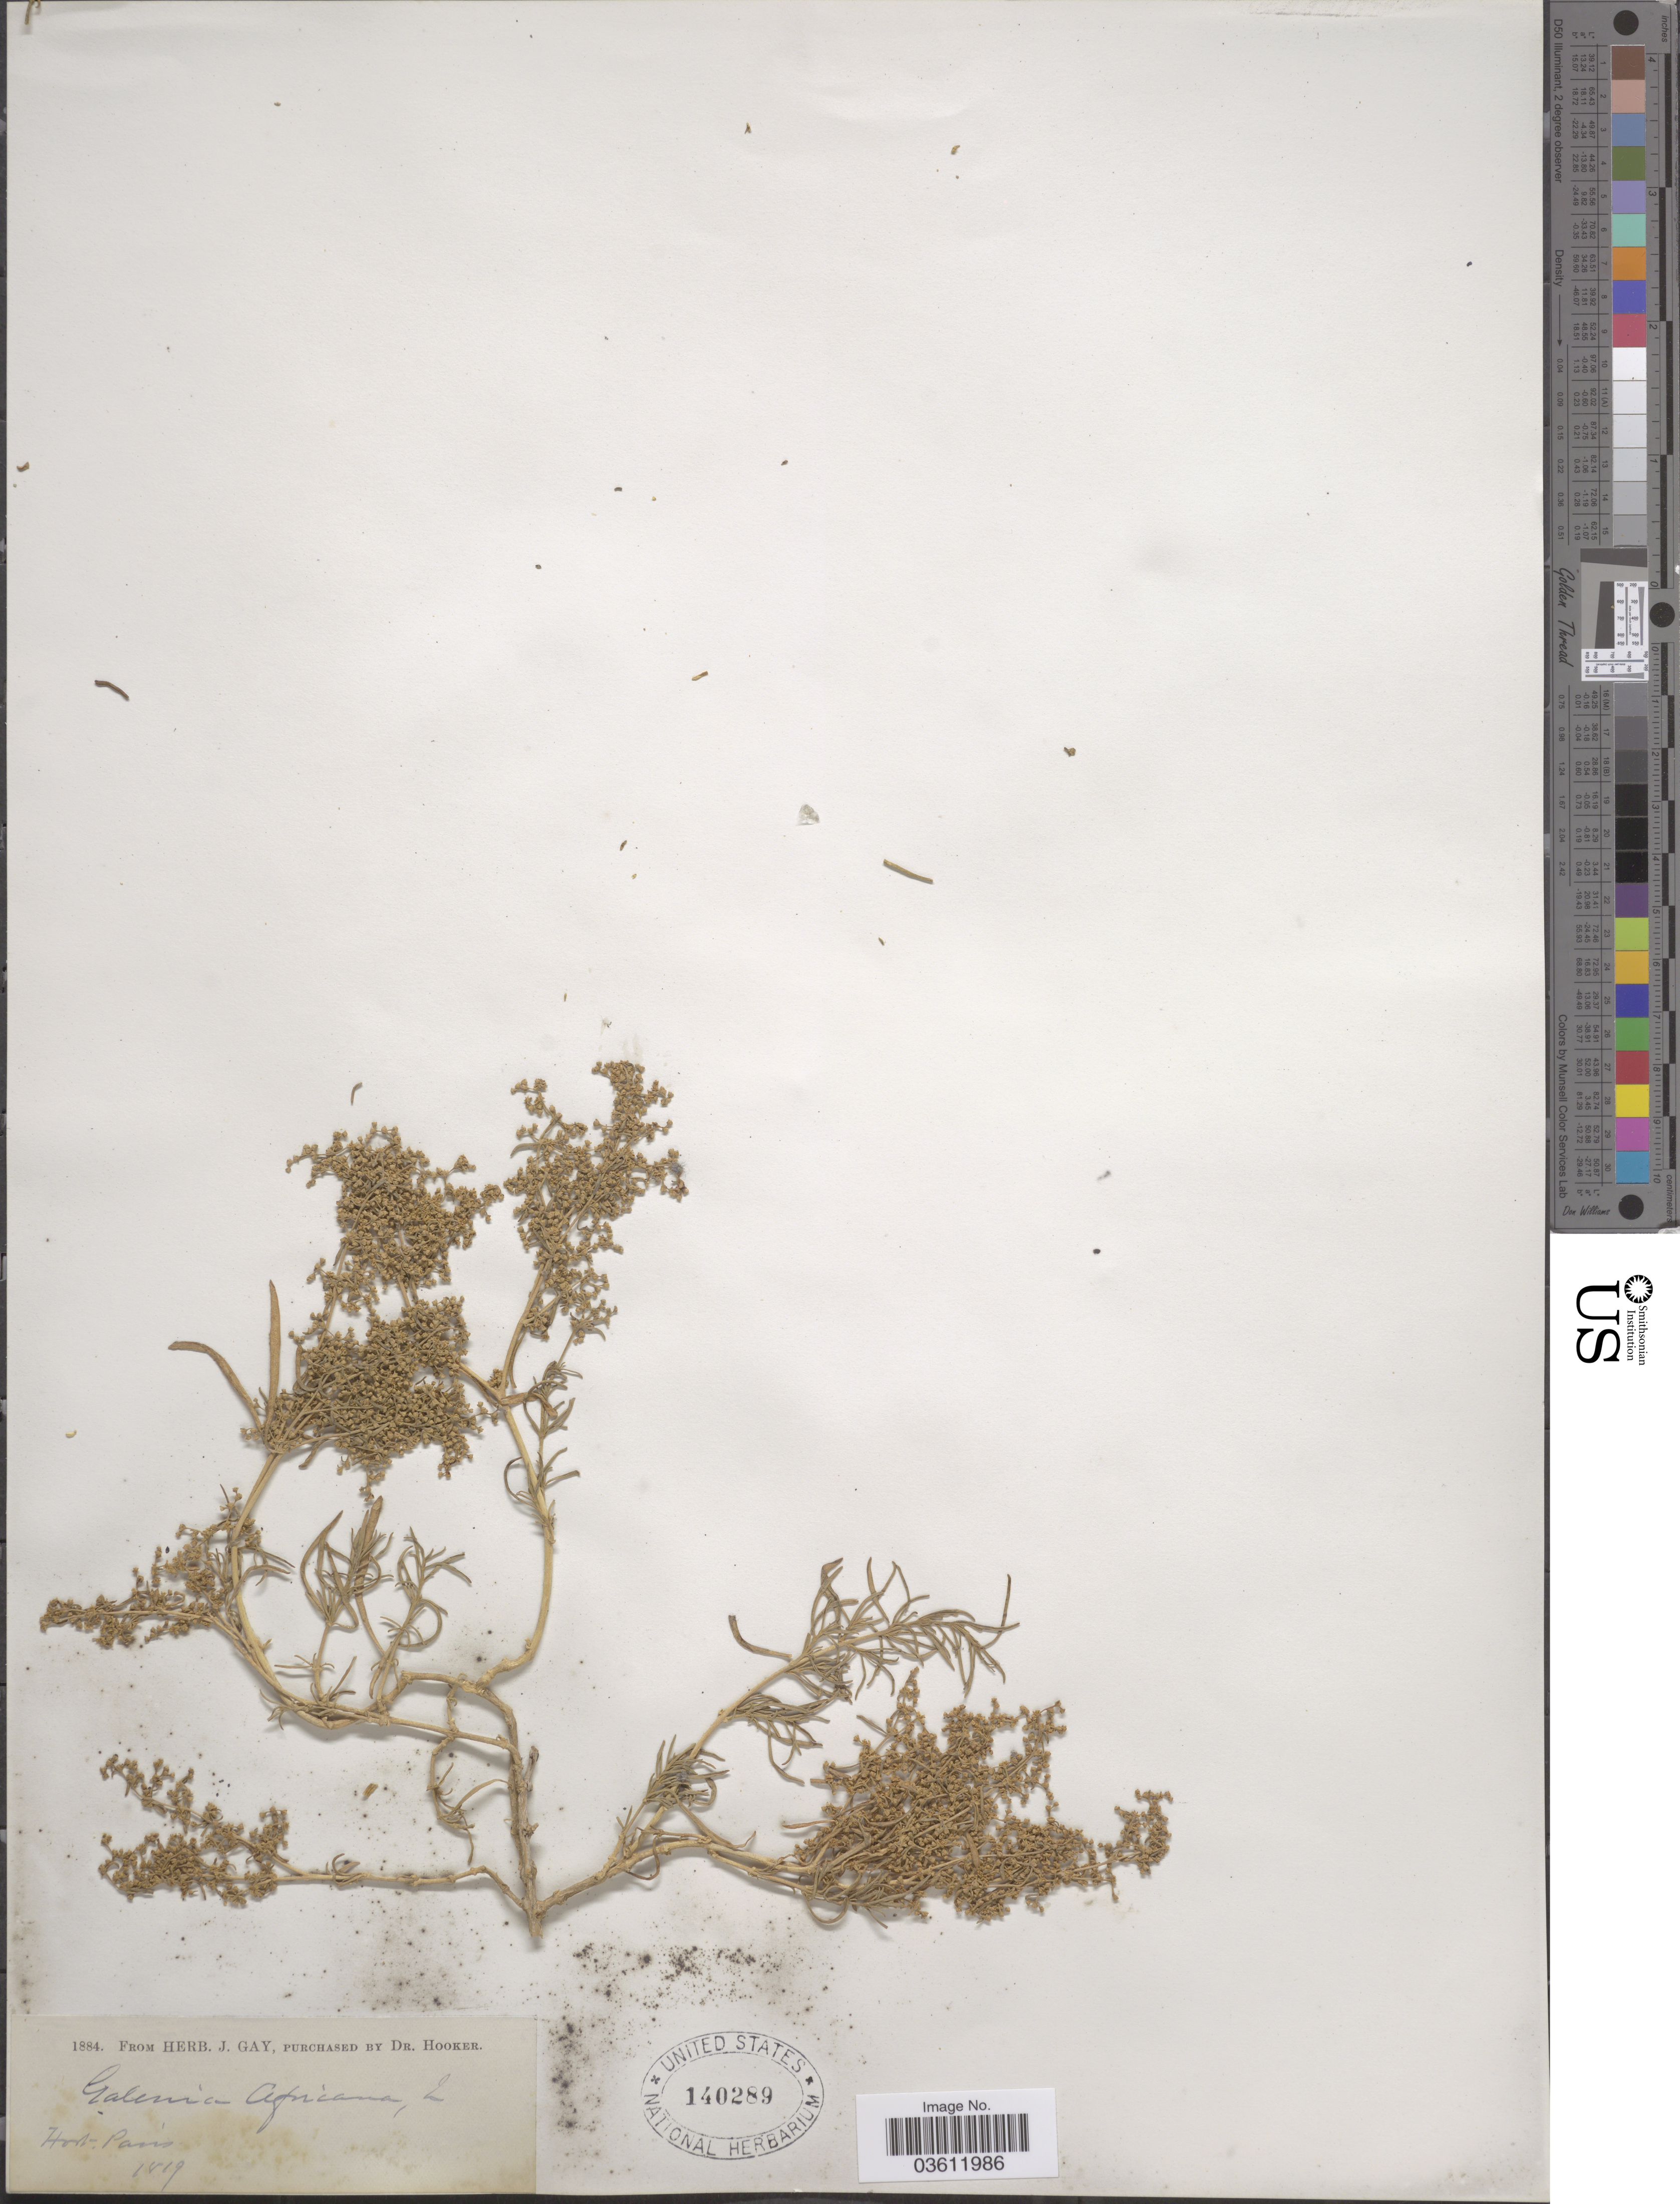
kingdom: Plantae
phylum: Tracheophyta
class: Magnoliopsida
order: Caryophyllales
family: Aizoaceae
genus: Aizoon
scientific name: Aizoon africanum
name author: (L.) Klak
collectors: ex herb. J. Gay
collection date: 1819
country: France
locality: Hort. Paris.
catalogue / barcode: US 140289